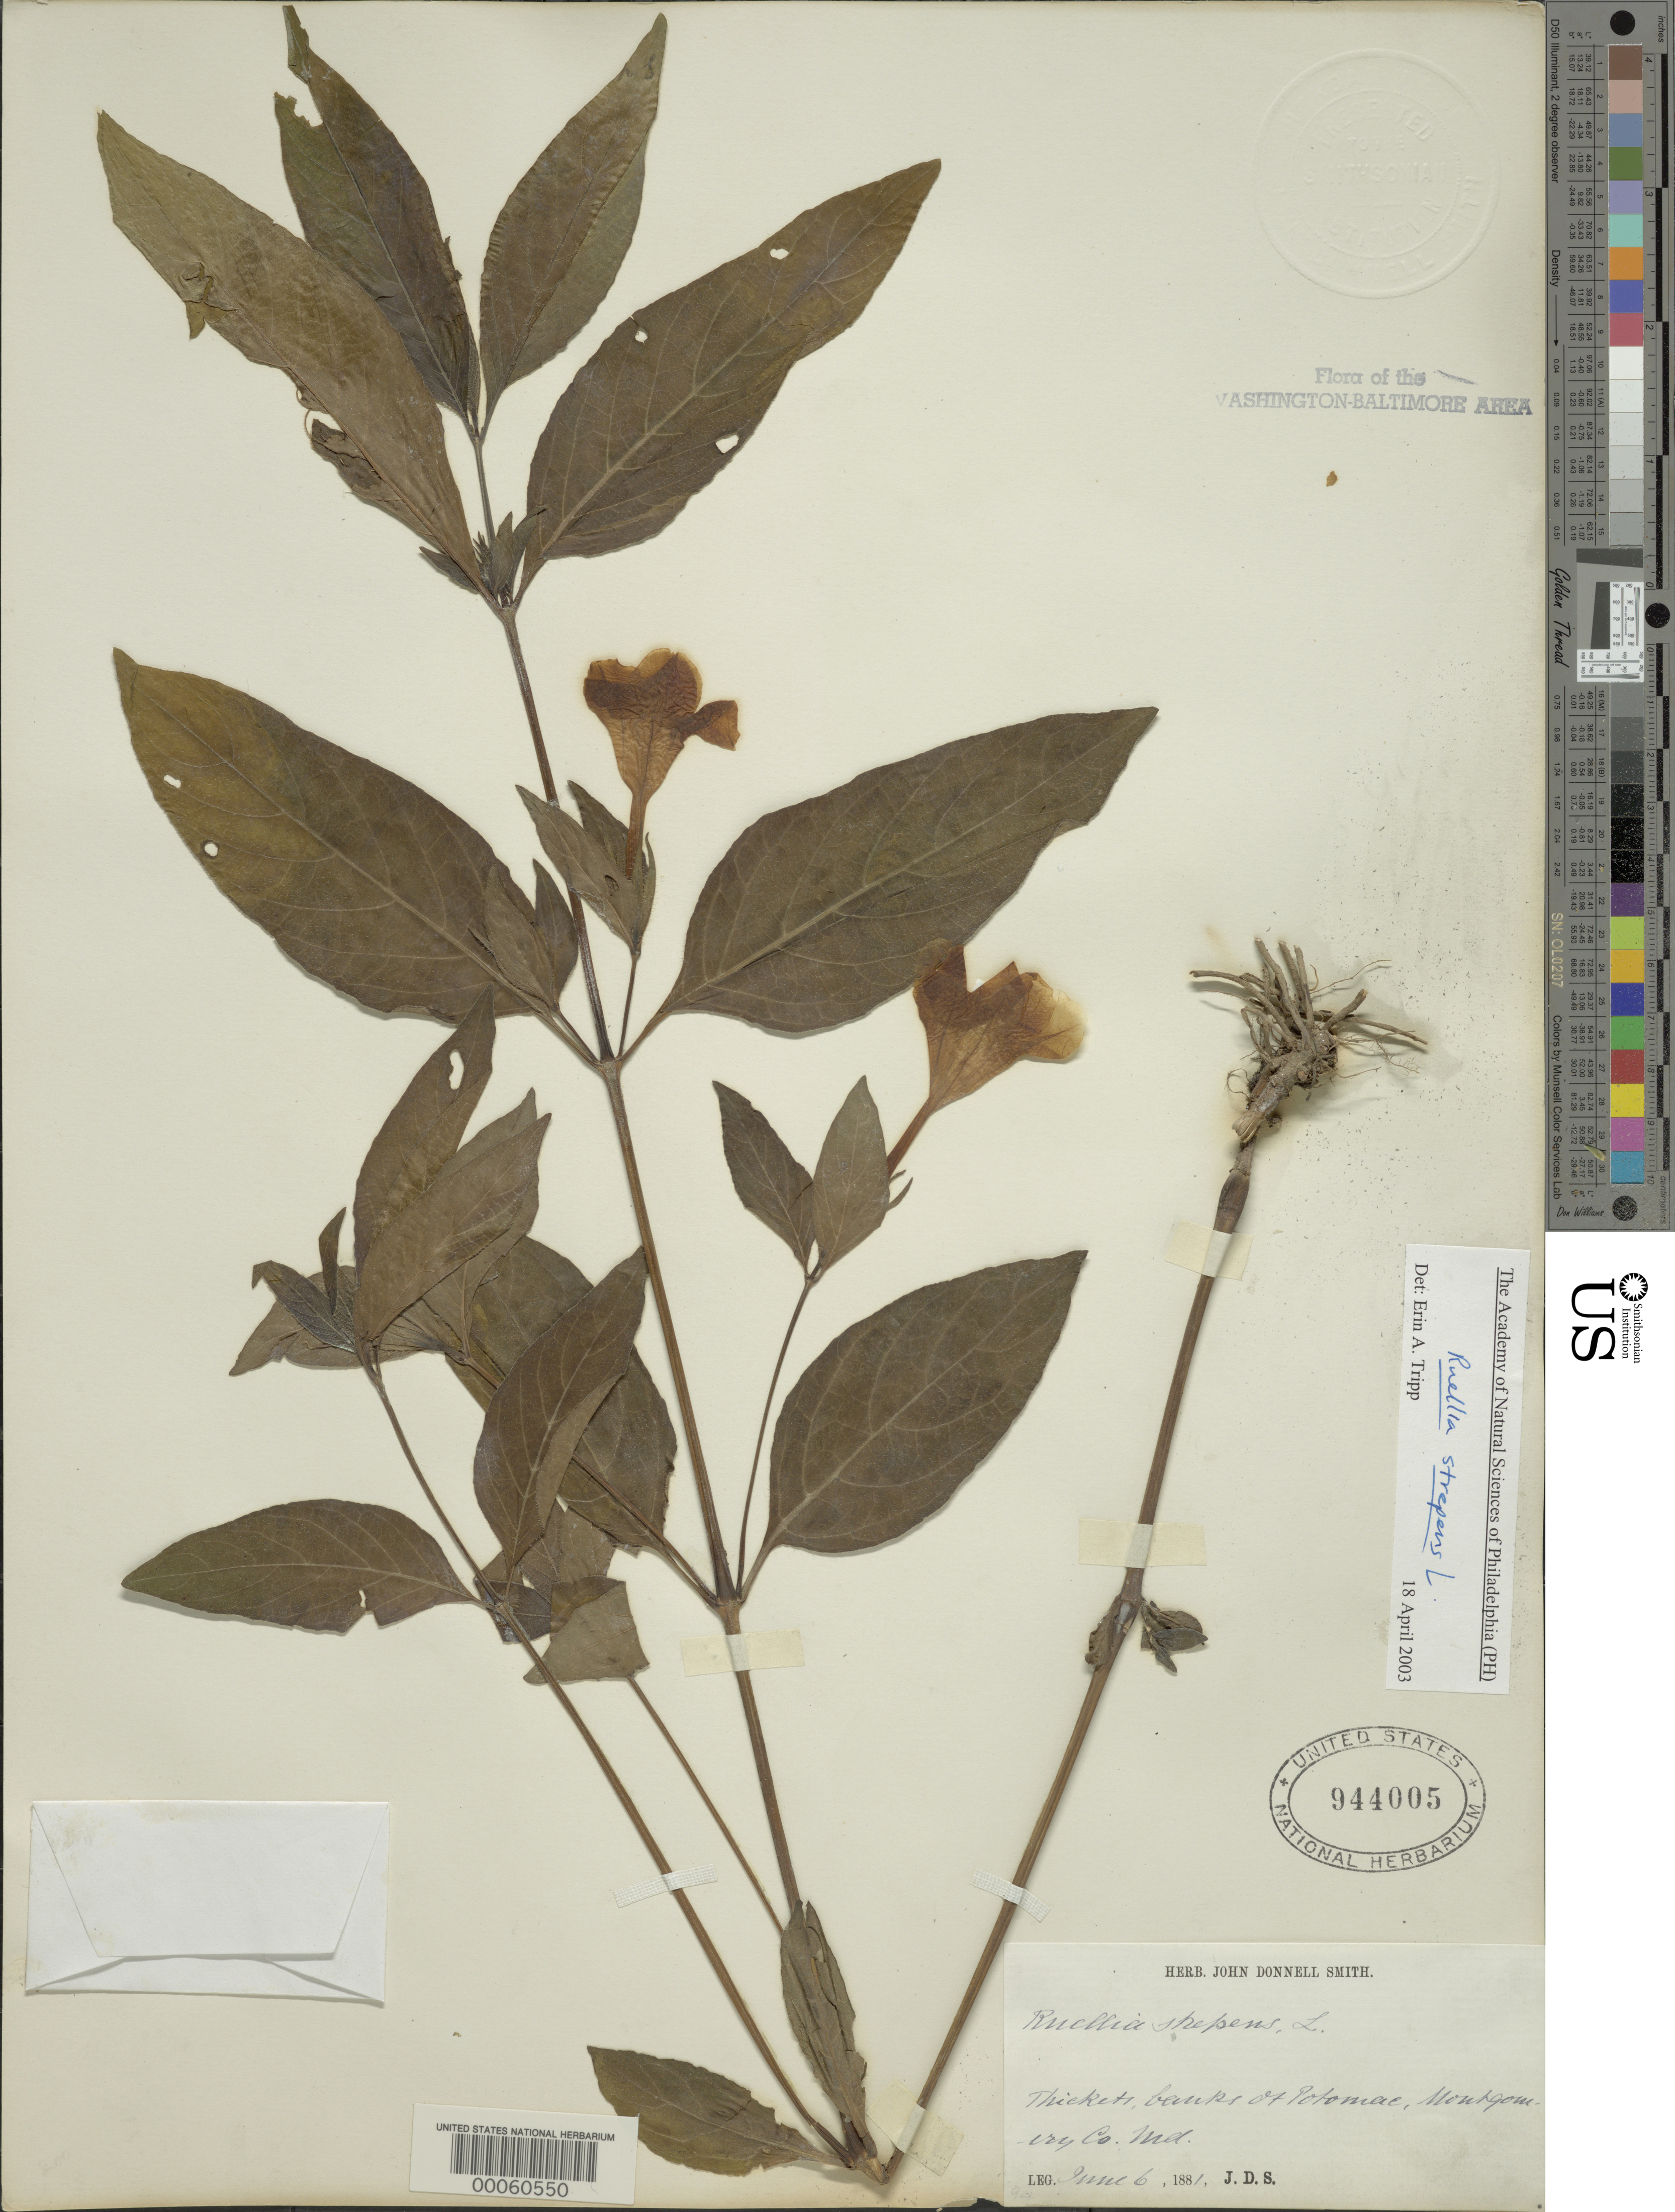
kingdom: Plantae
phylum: Tracheophyta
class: Magnoliopsida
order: Lamiales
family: Acanthaceae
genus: Ruellia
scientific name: Ruellia strepens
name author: L.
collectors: J. Donnell Smith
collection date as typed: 06 Jun 1881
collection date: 1881-06-06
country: United States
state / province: Maryland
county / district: Montgomery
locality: Potomac Banks C. & O. Canal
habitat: Thickets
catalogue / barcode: US 944005